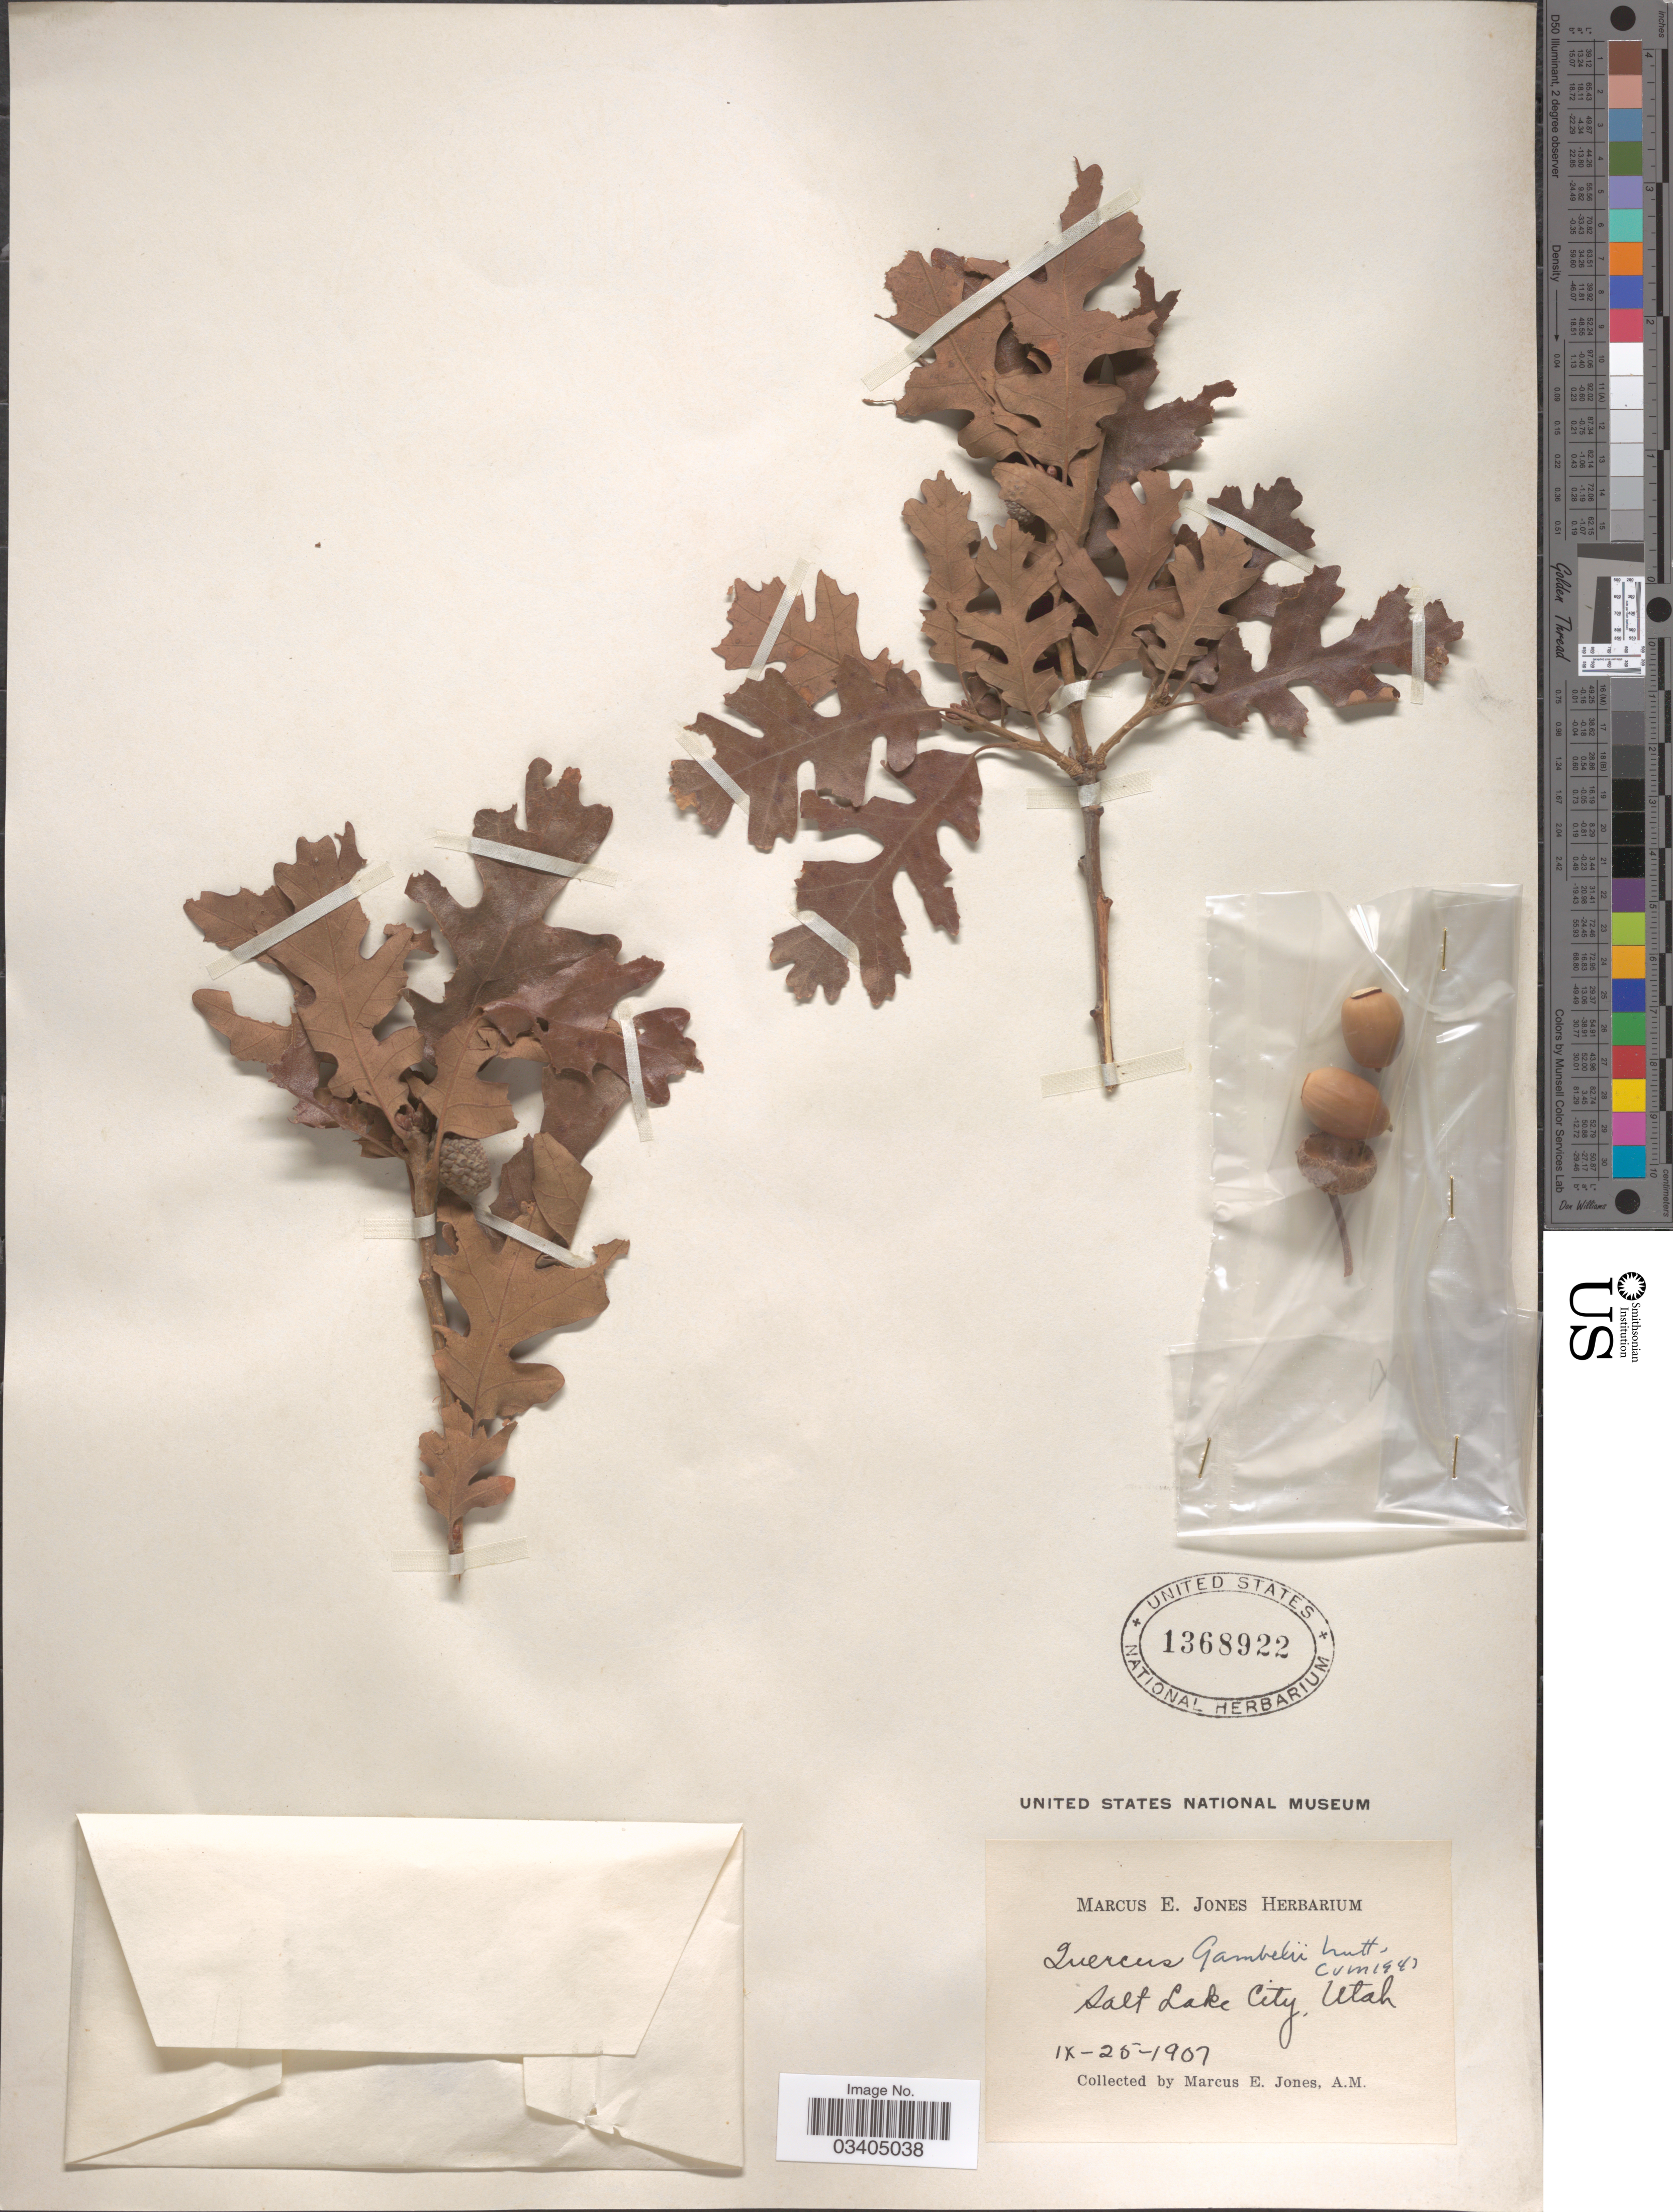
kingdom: Plantae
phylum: Tracheophyta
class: Magnoliopsida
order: Fagales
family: Fagaceae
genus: Quercus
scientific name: Quercus gambelii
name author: Nutt.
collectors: M. E. Jones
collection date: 1907-09-25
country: United States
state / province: Utah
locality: Salt Lake City.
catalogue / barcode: US 1368922